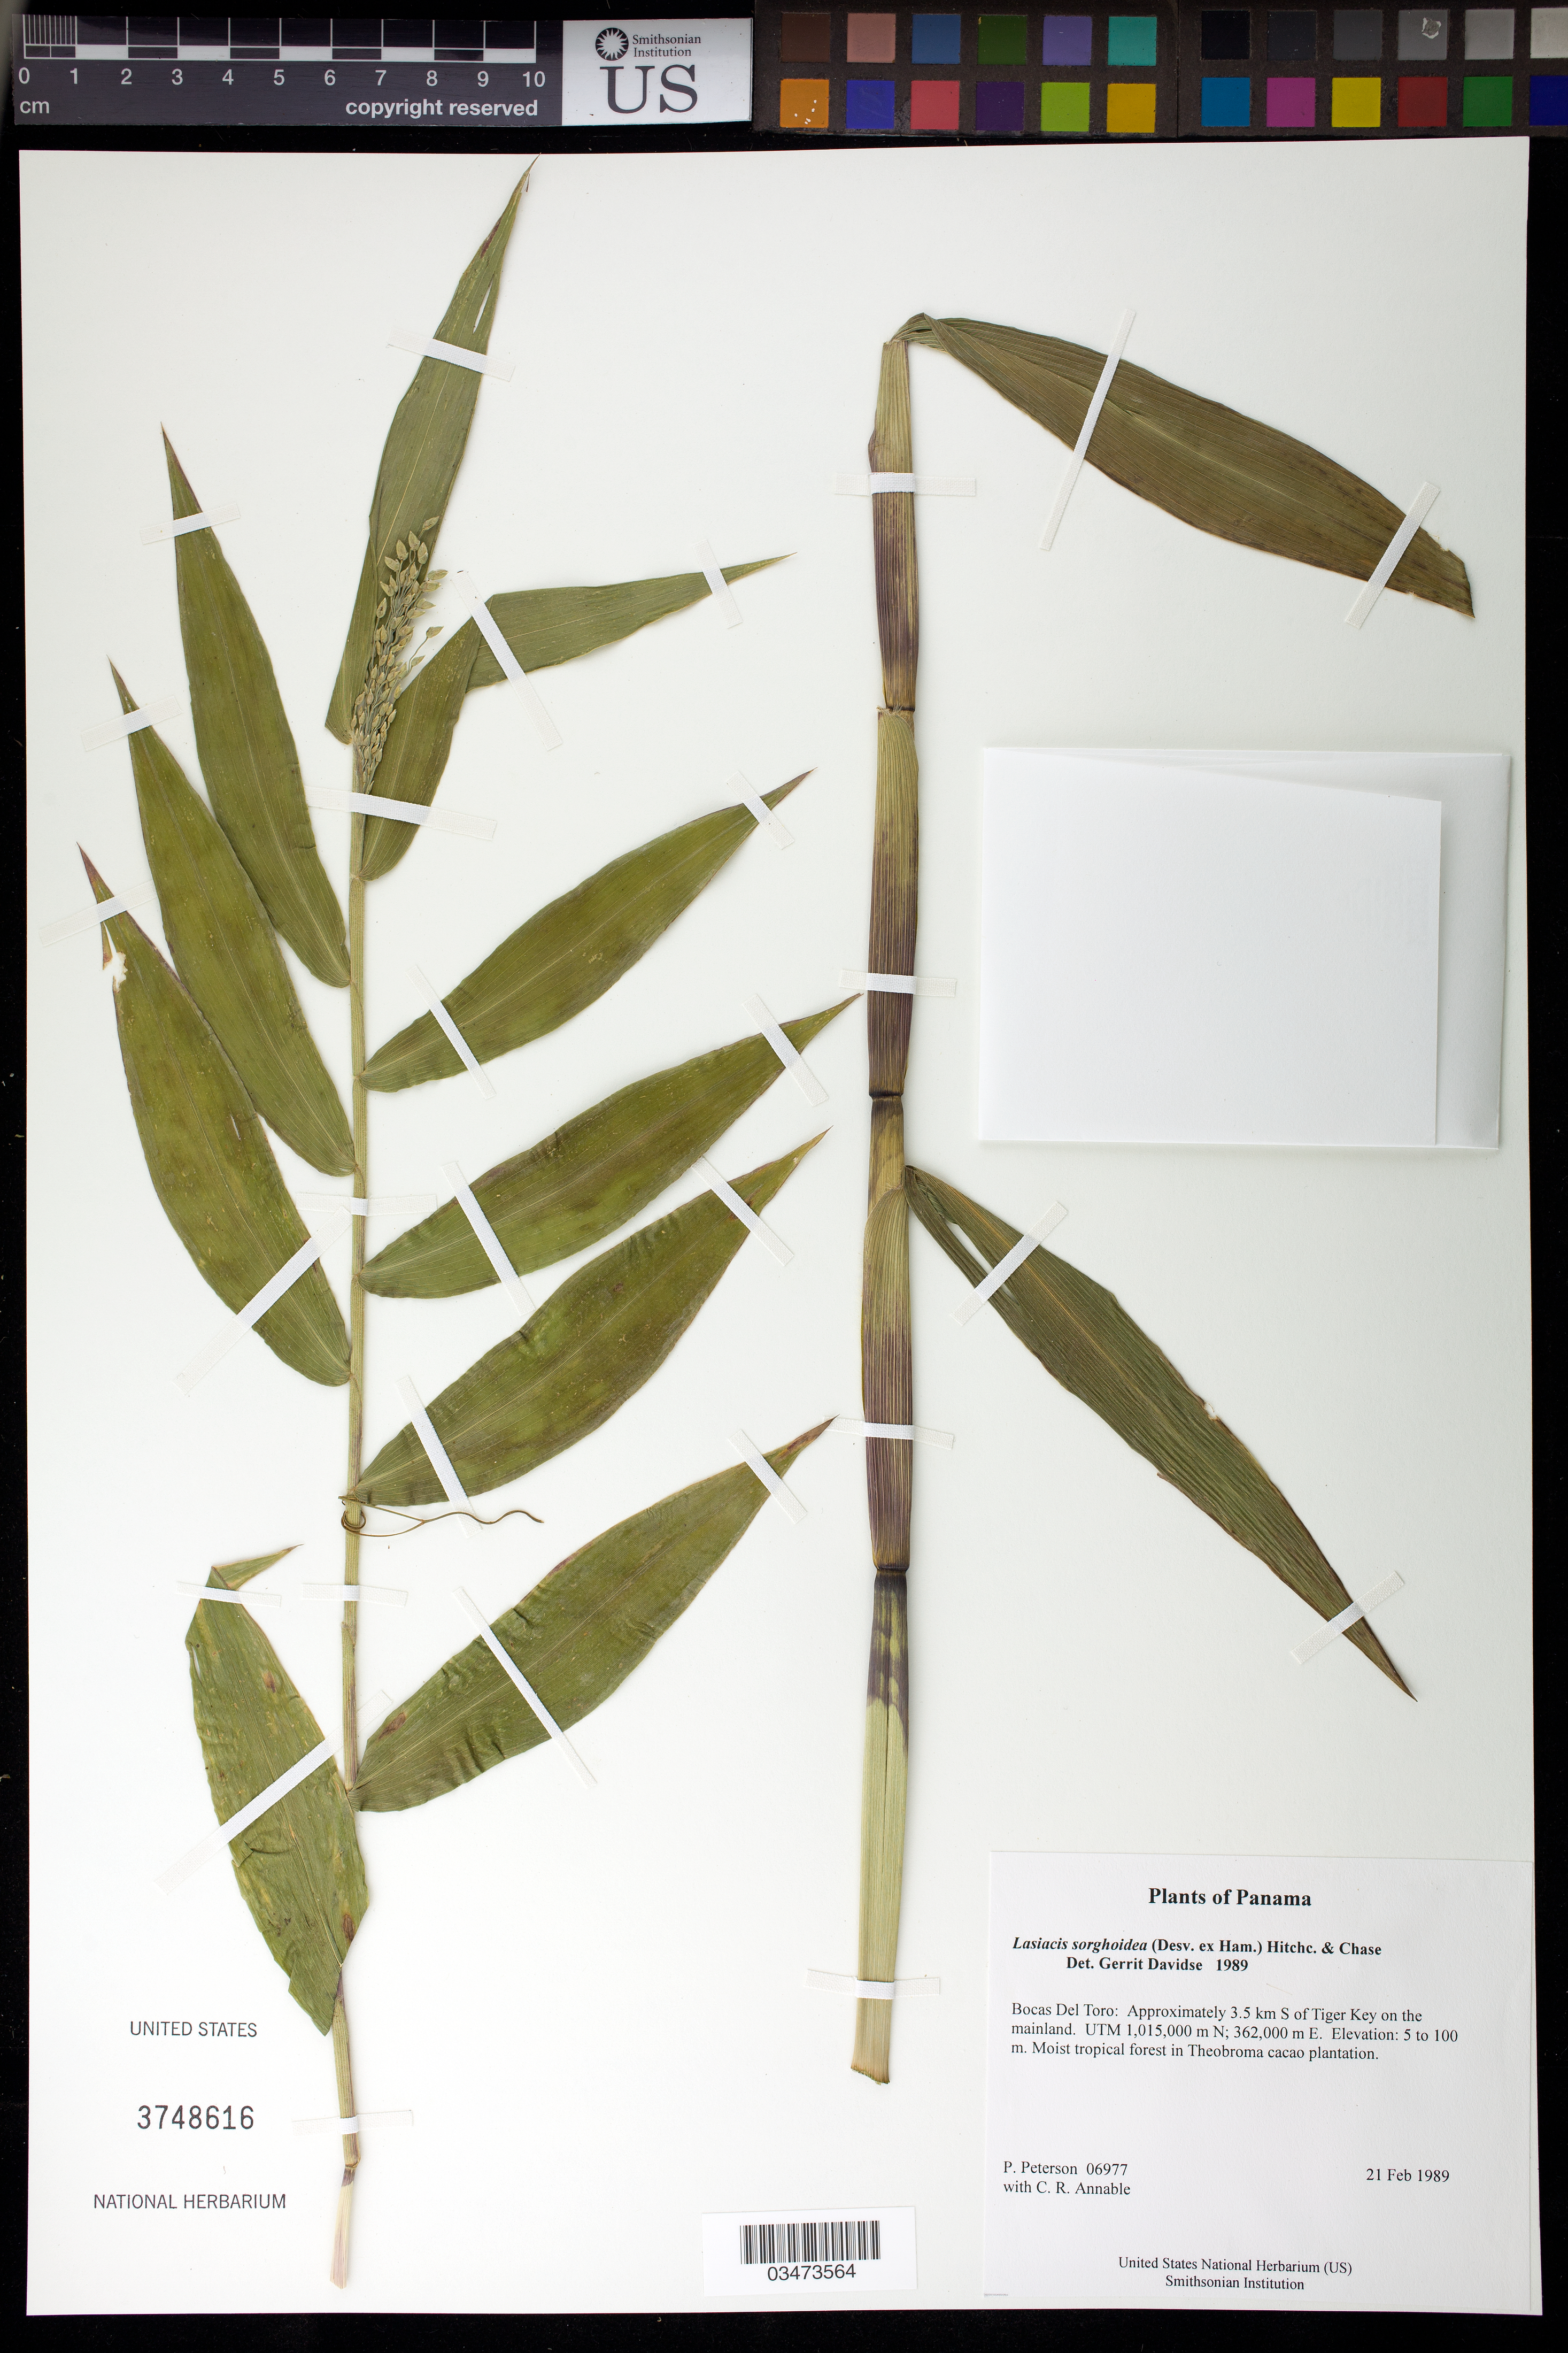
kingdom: Plantae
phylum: Tracheophyta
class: Liliopsida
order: Poales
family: Poaceae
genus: Lasiacis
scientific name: Lasiacis sorghoidea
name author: (Desv. ex Ham.) Hitchc. & Chase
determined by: Davidse, Gerrit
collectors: P. M. Peterson & C. R. Annable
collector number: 06977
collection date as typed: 21 Feb 1989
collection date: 1989-02-21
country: Panama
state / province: Bocas del Toro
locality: Approximately 3.5 km S of Tiger Key on the mainland. UTM 1,015,000 m N; 362,000 m E.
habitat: Moist tropical forest in Theobroma cacao plantation.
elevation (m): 5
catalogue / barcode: US 3748616